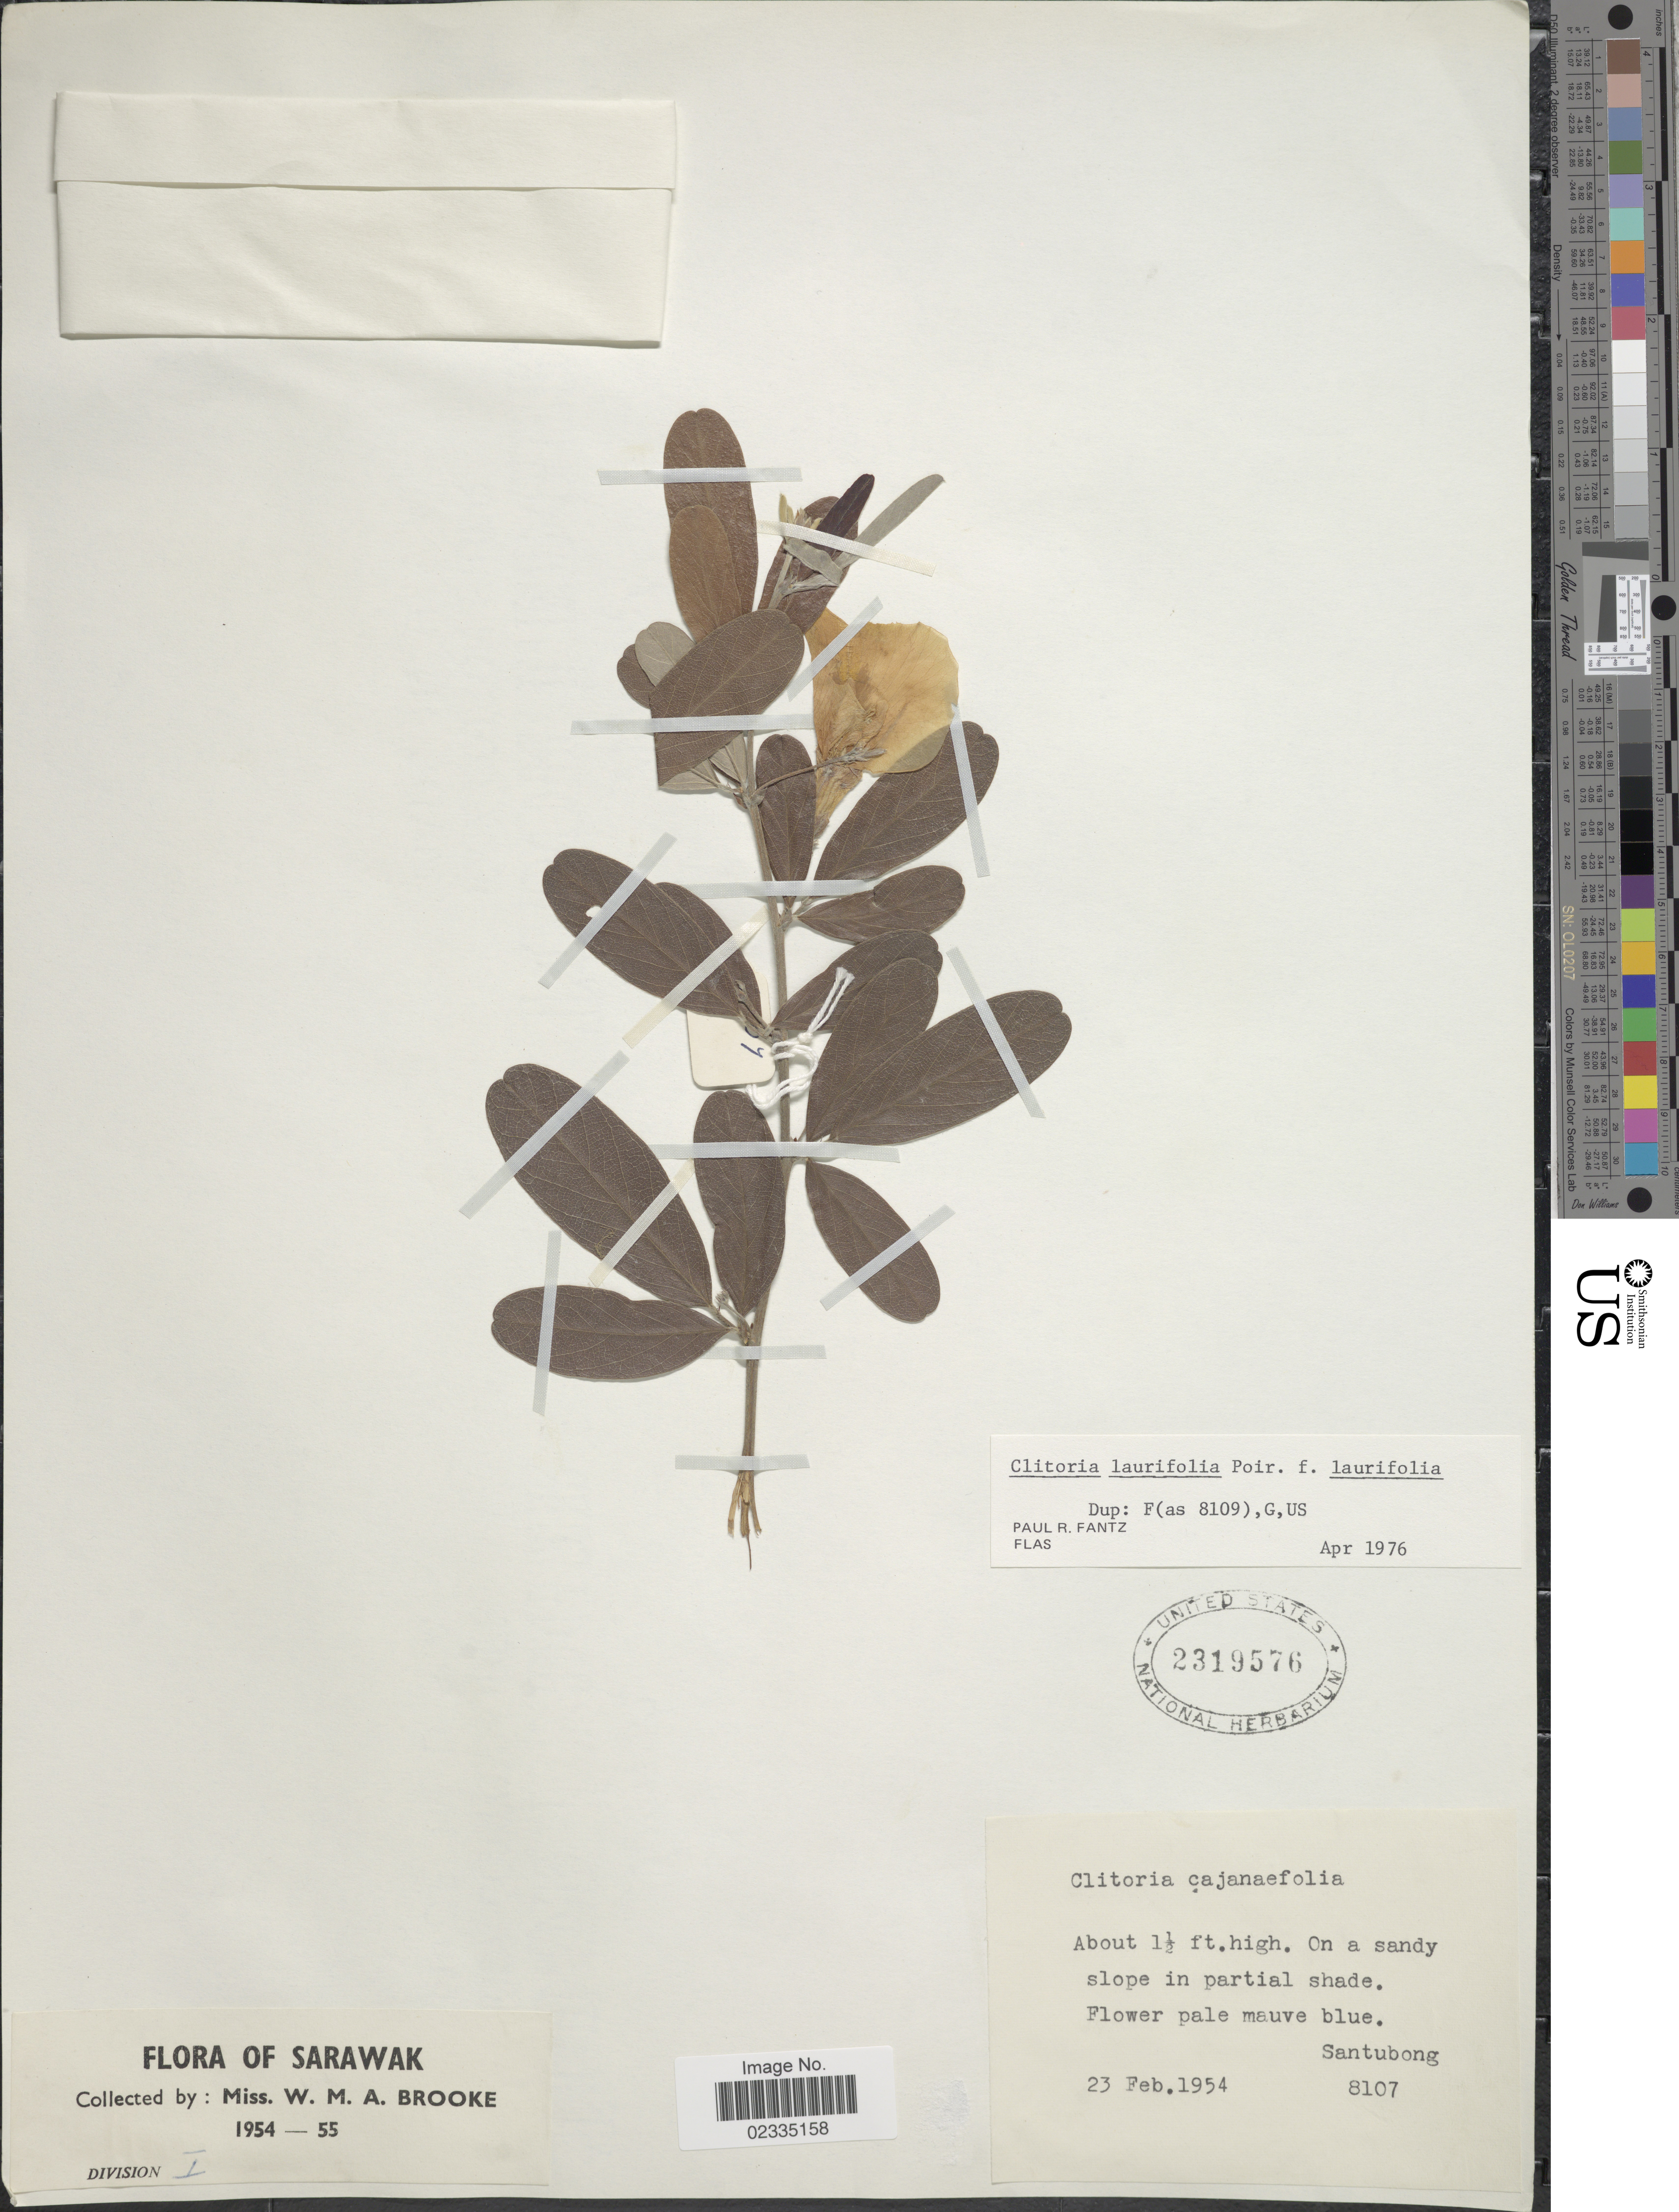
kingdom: Plantae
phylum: Tracheophyta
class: Magnoliopsida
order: Fabales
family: Fabaceae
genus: Clitoria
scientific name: Clitoria cajanifolia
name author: Benth.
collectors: W. Brooke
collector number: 8107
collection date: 1954-02-23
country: Malaysia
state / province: Sarawak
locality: On a sandy slope in partial shade. Santubong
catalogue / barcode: US 2319576